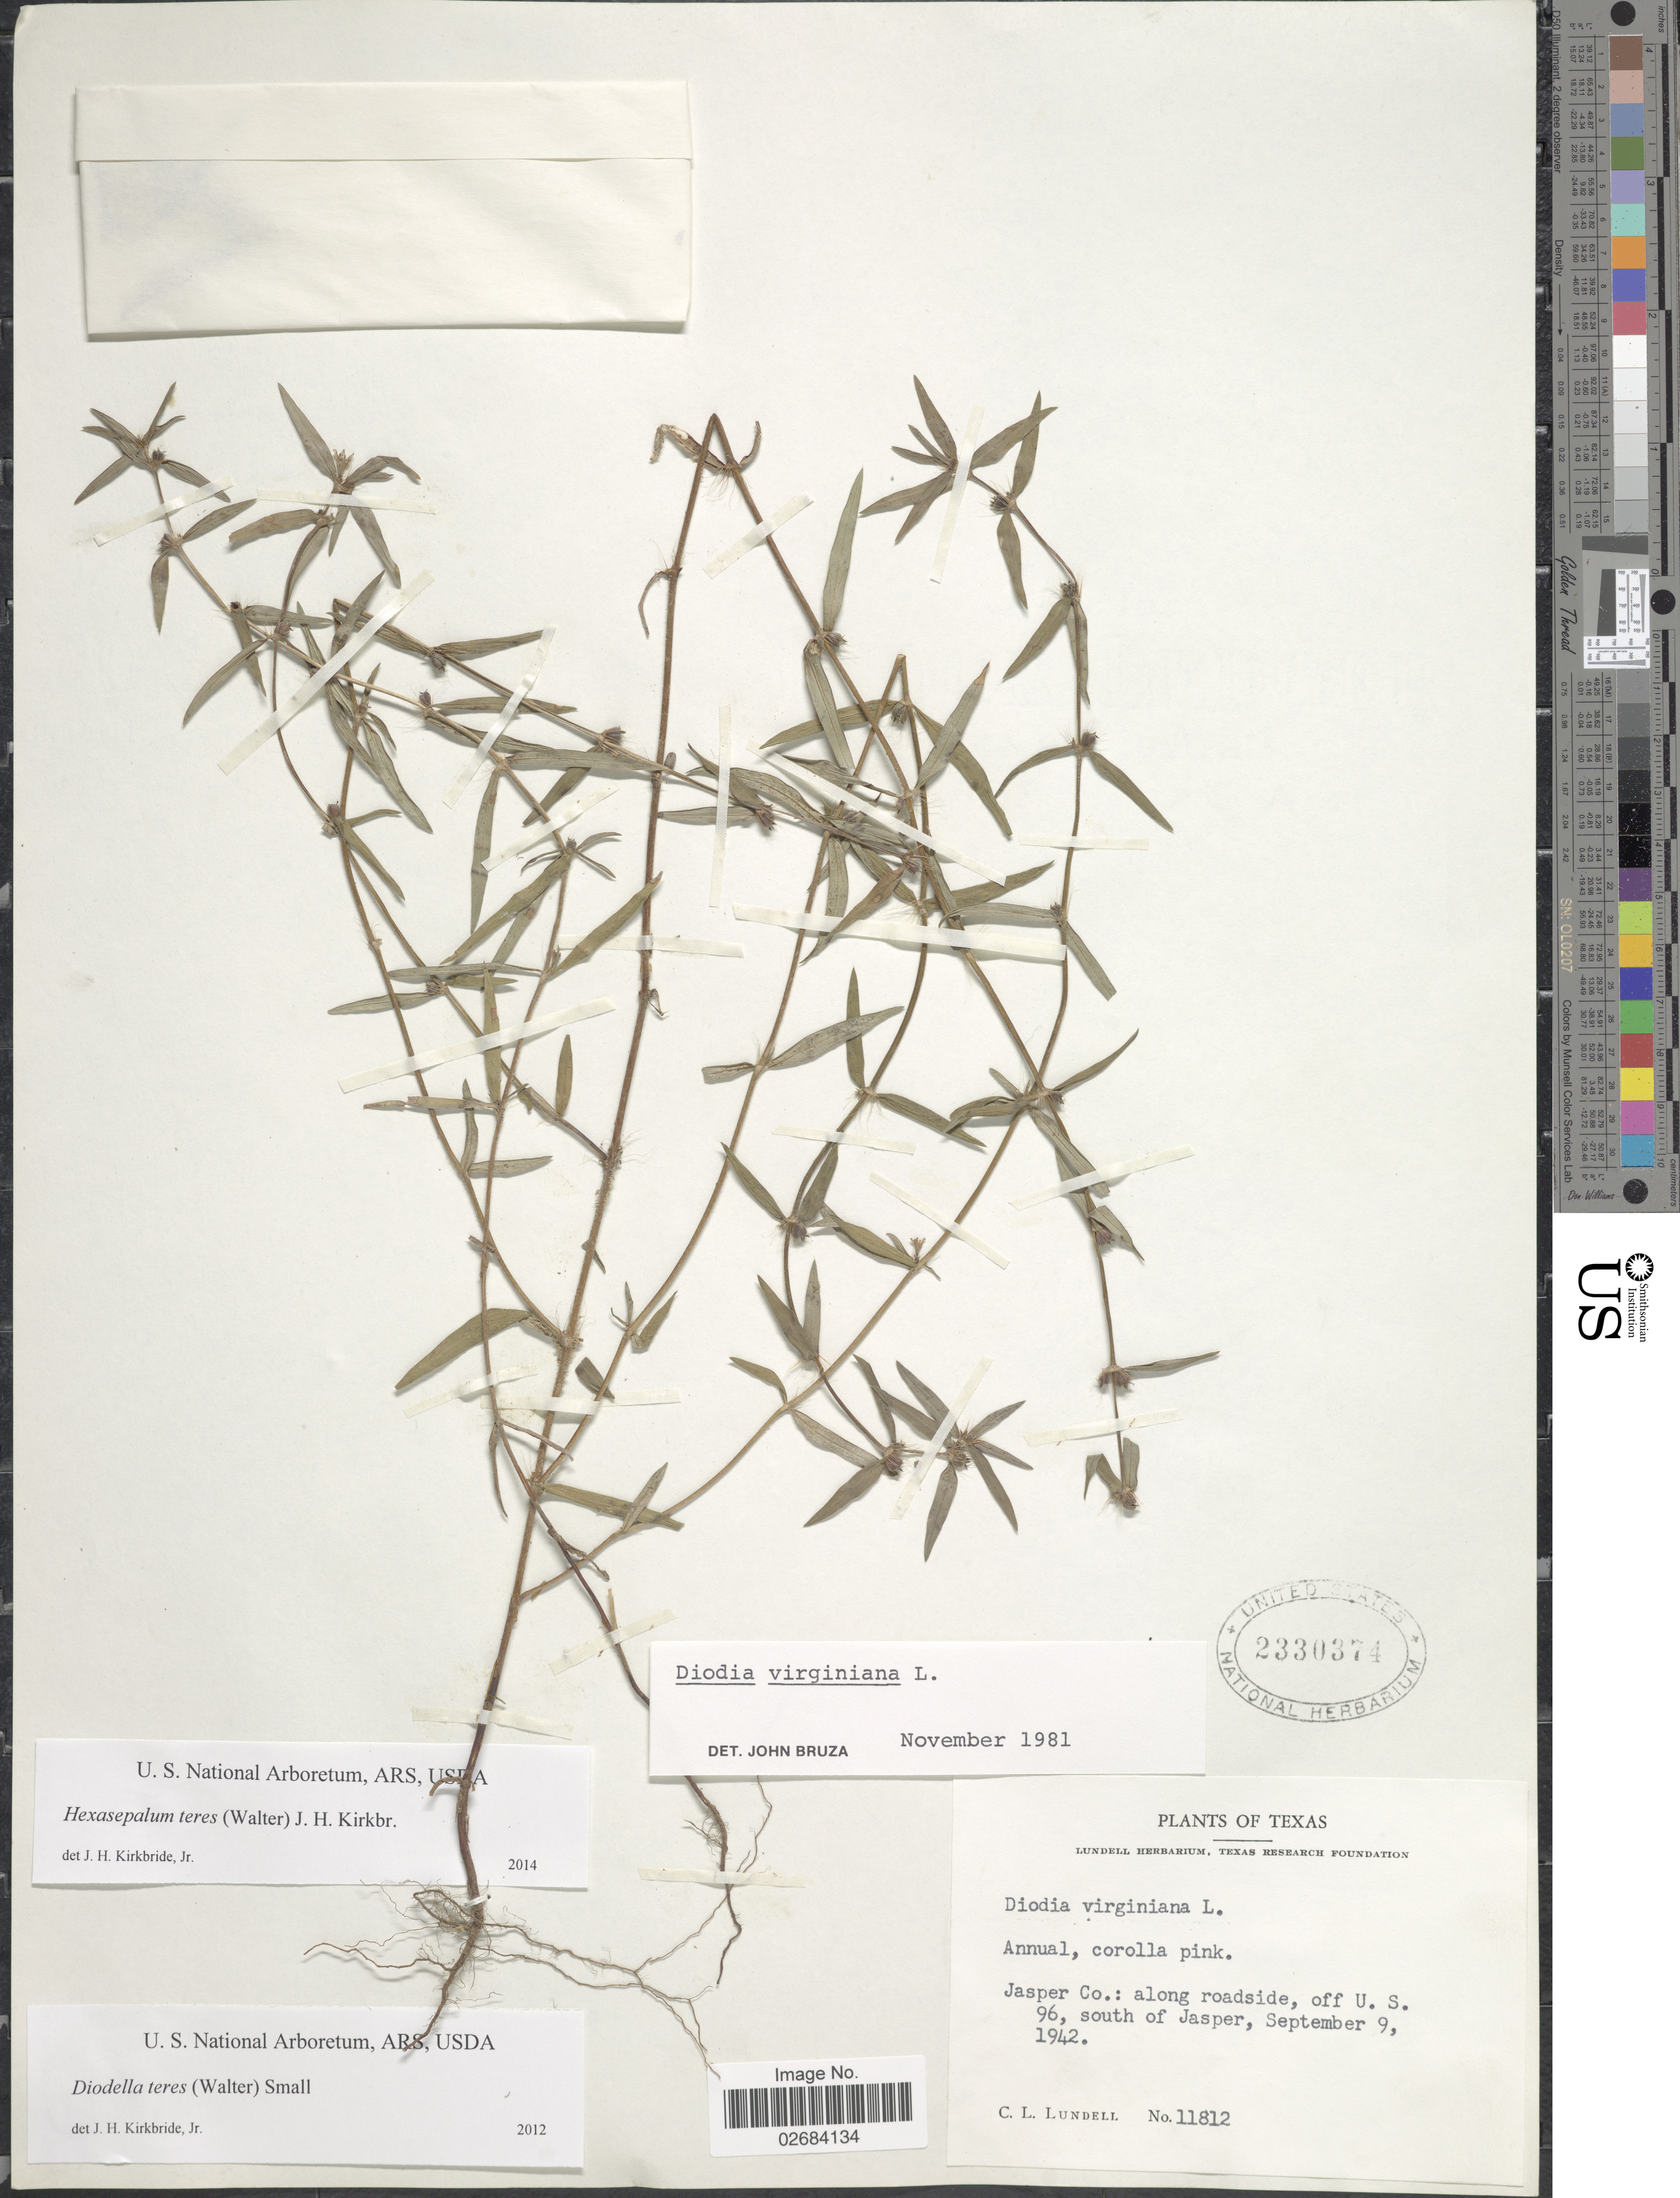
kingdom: Plantae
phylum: Tracheophyta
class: Magnoliopsida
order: Gentianales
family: Rubiaceae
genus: Diodia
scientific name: Diodia teres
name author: Walter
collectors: C. L. Lundell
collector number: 11812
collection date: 1942-09-09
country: United States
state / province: Texas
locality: Jasper Co.: along roadside, off U.S. 96 , south of Jasper.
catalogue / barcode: US 2330374